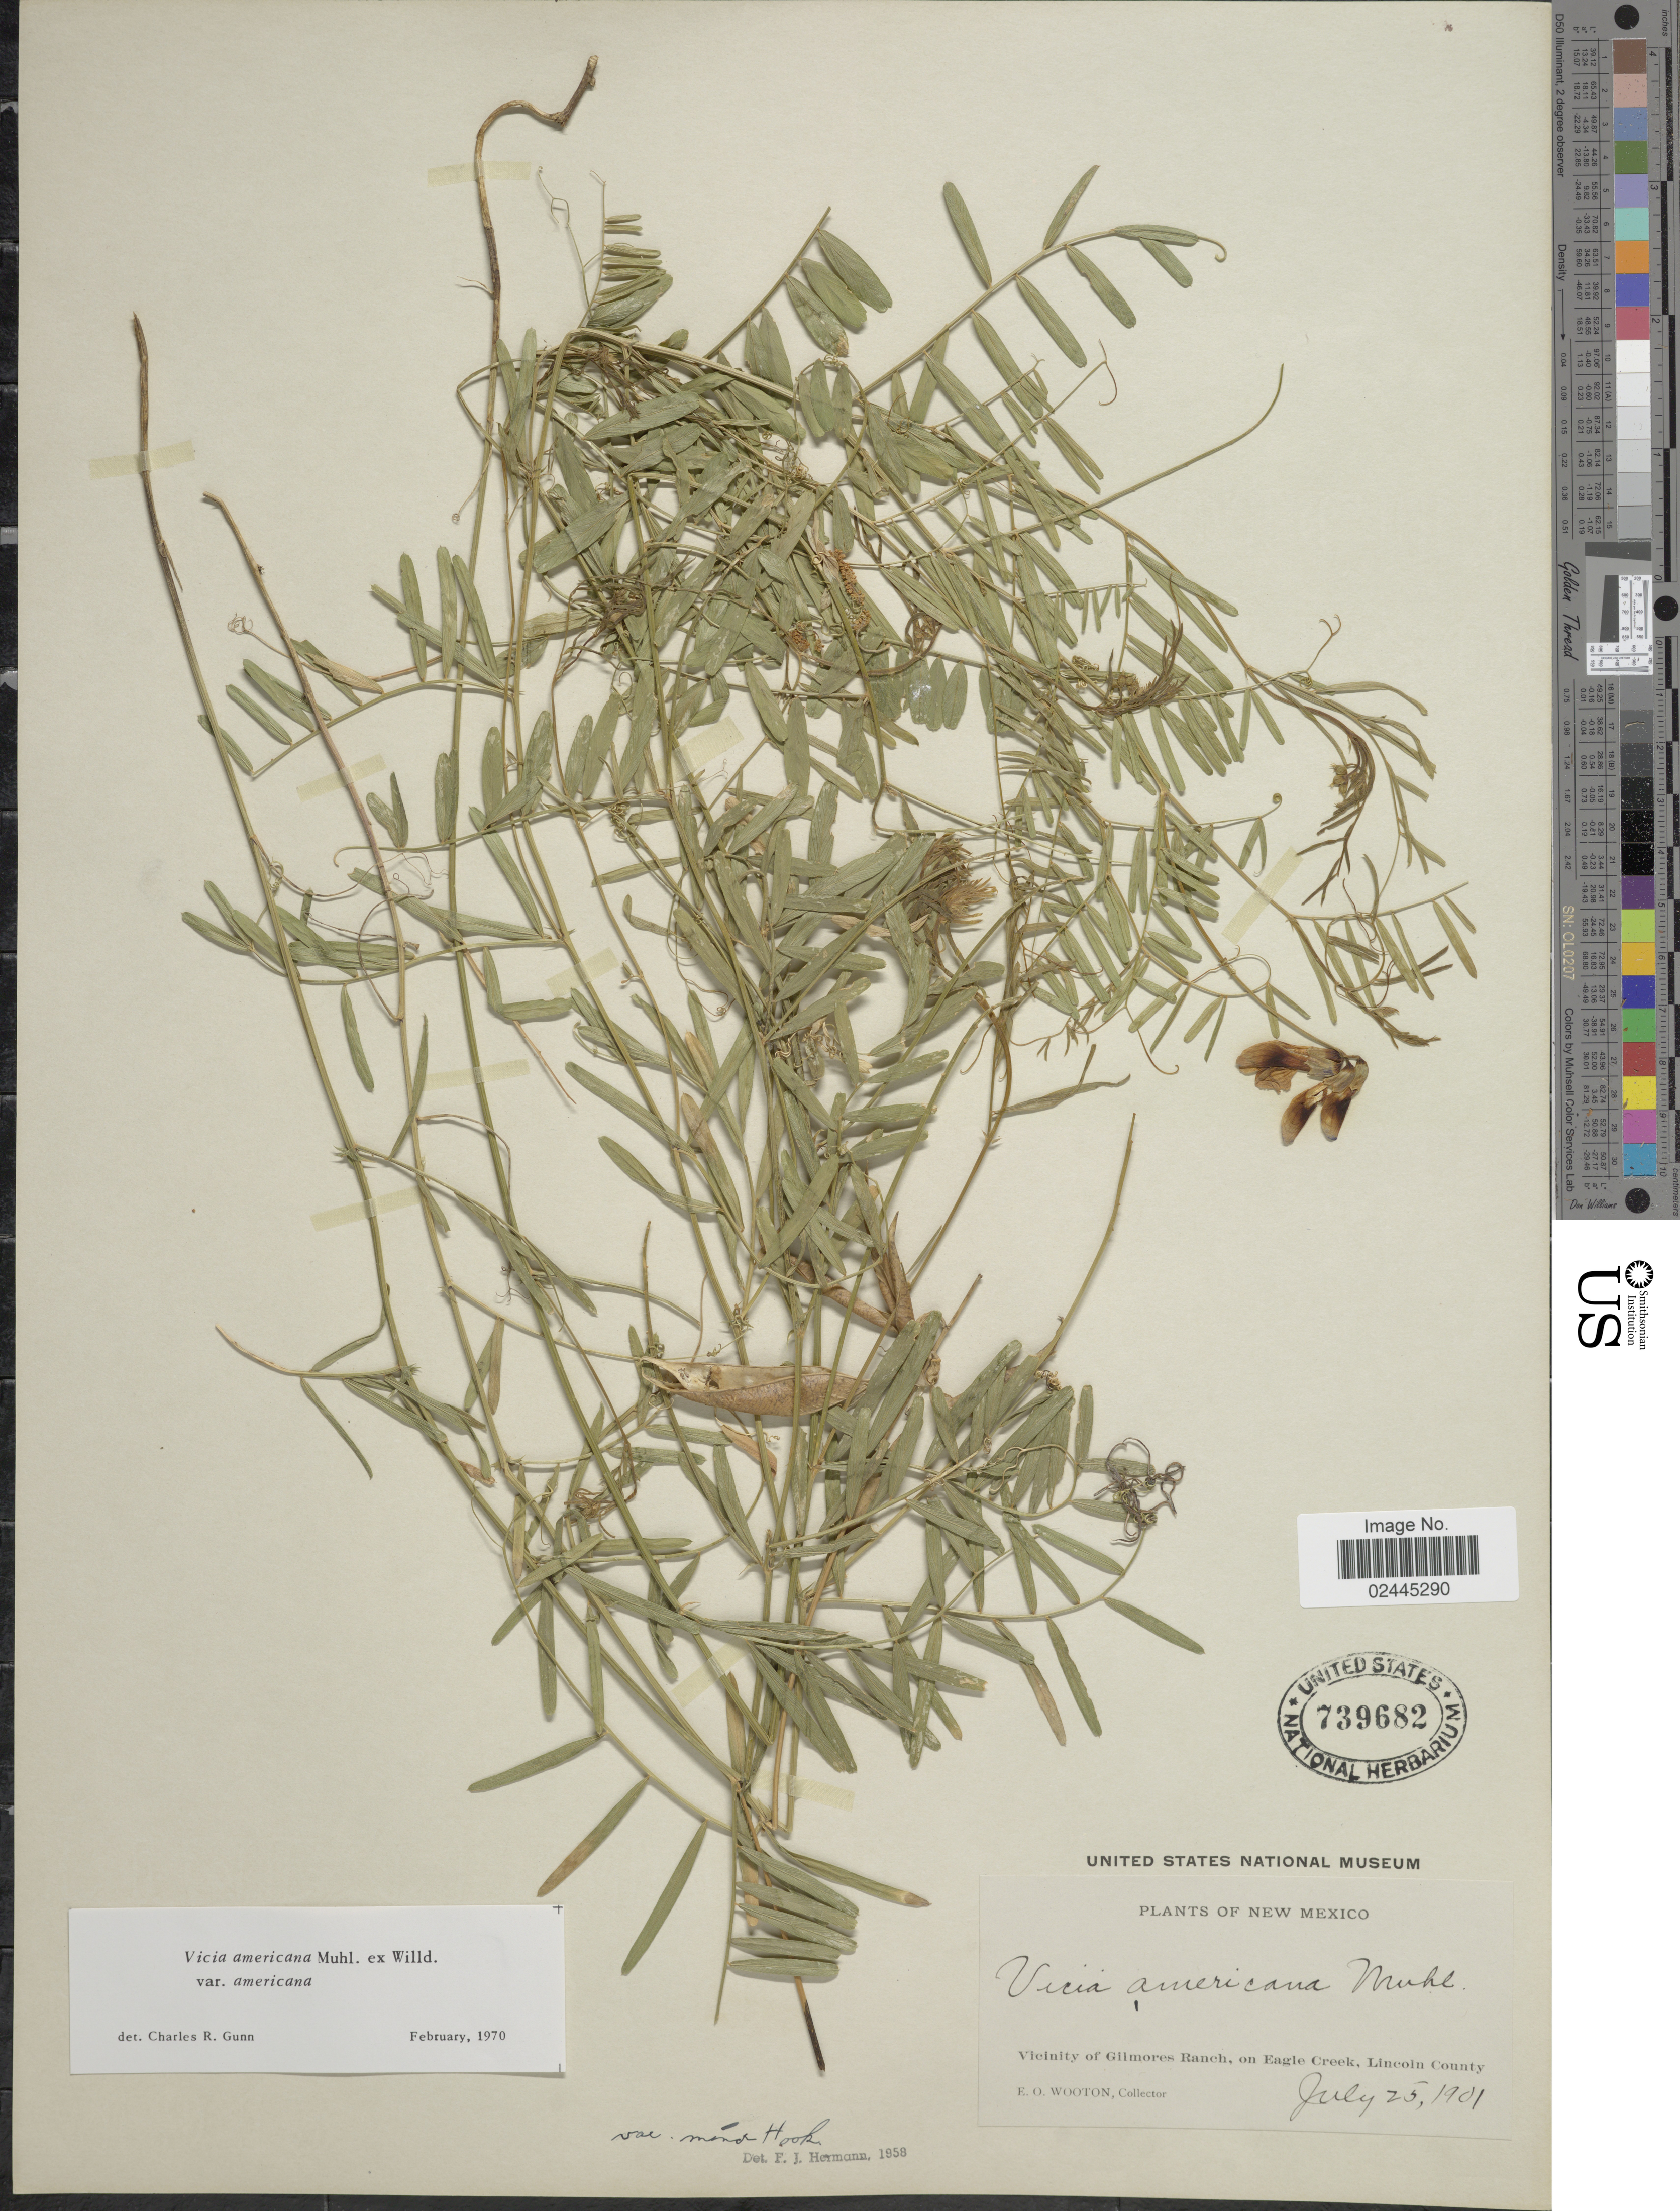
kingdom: Plantae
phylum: Tracheophyta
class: Magnoliopsida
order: Fabales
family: Fabaceae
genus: Vicia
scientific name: Vicia americana var. americana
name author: Muhl. ex Willd.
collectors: E. O. Wooton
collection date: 1901-07-25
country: United States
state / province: New Mexico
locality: Vicinity of Gilmores Ranch, on Eagle Creek, Lincoln County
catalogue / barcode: US 739682